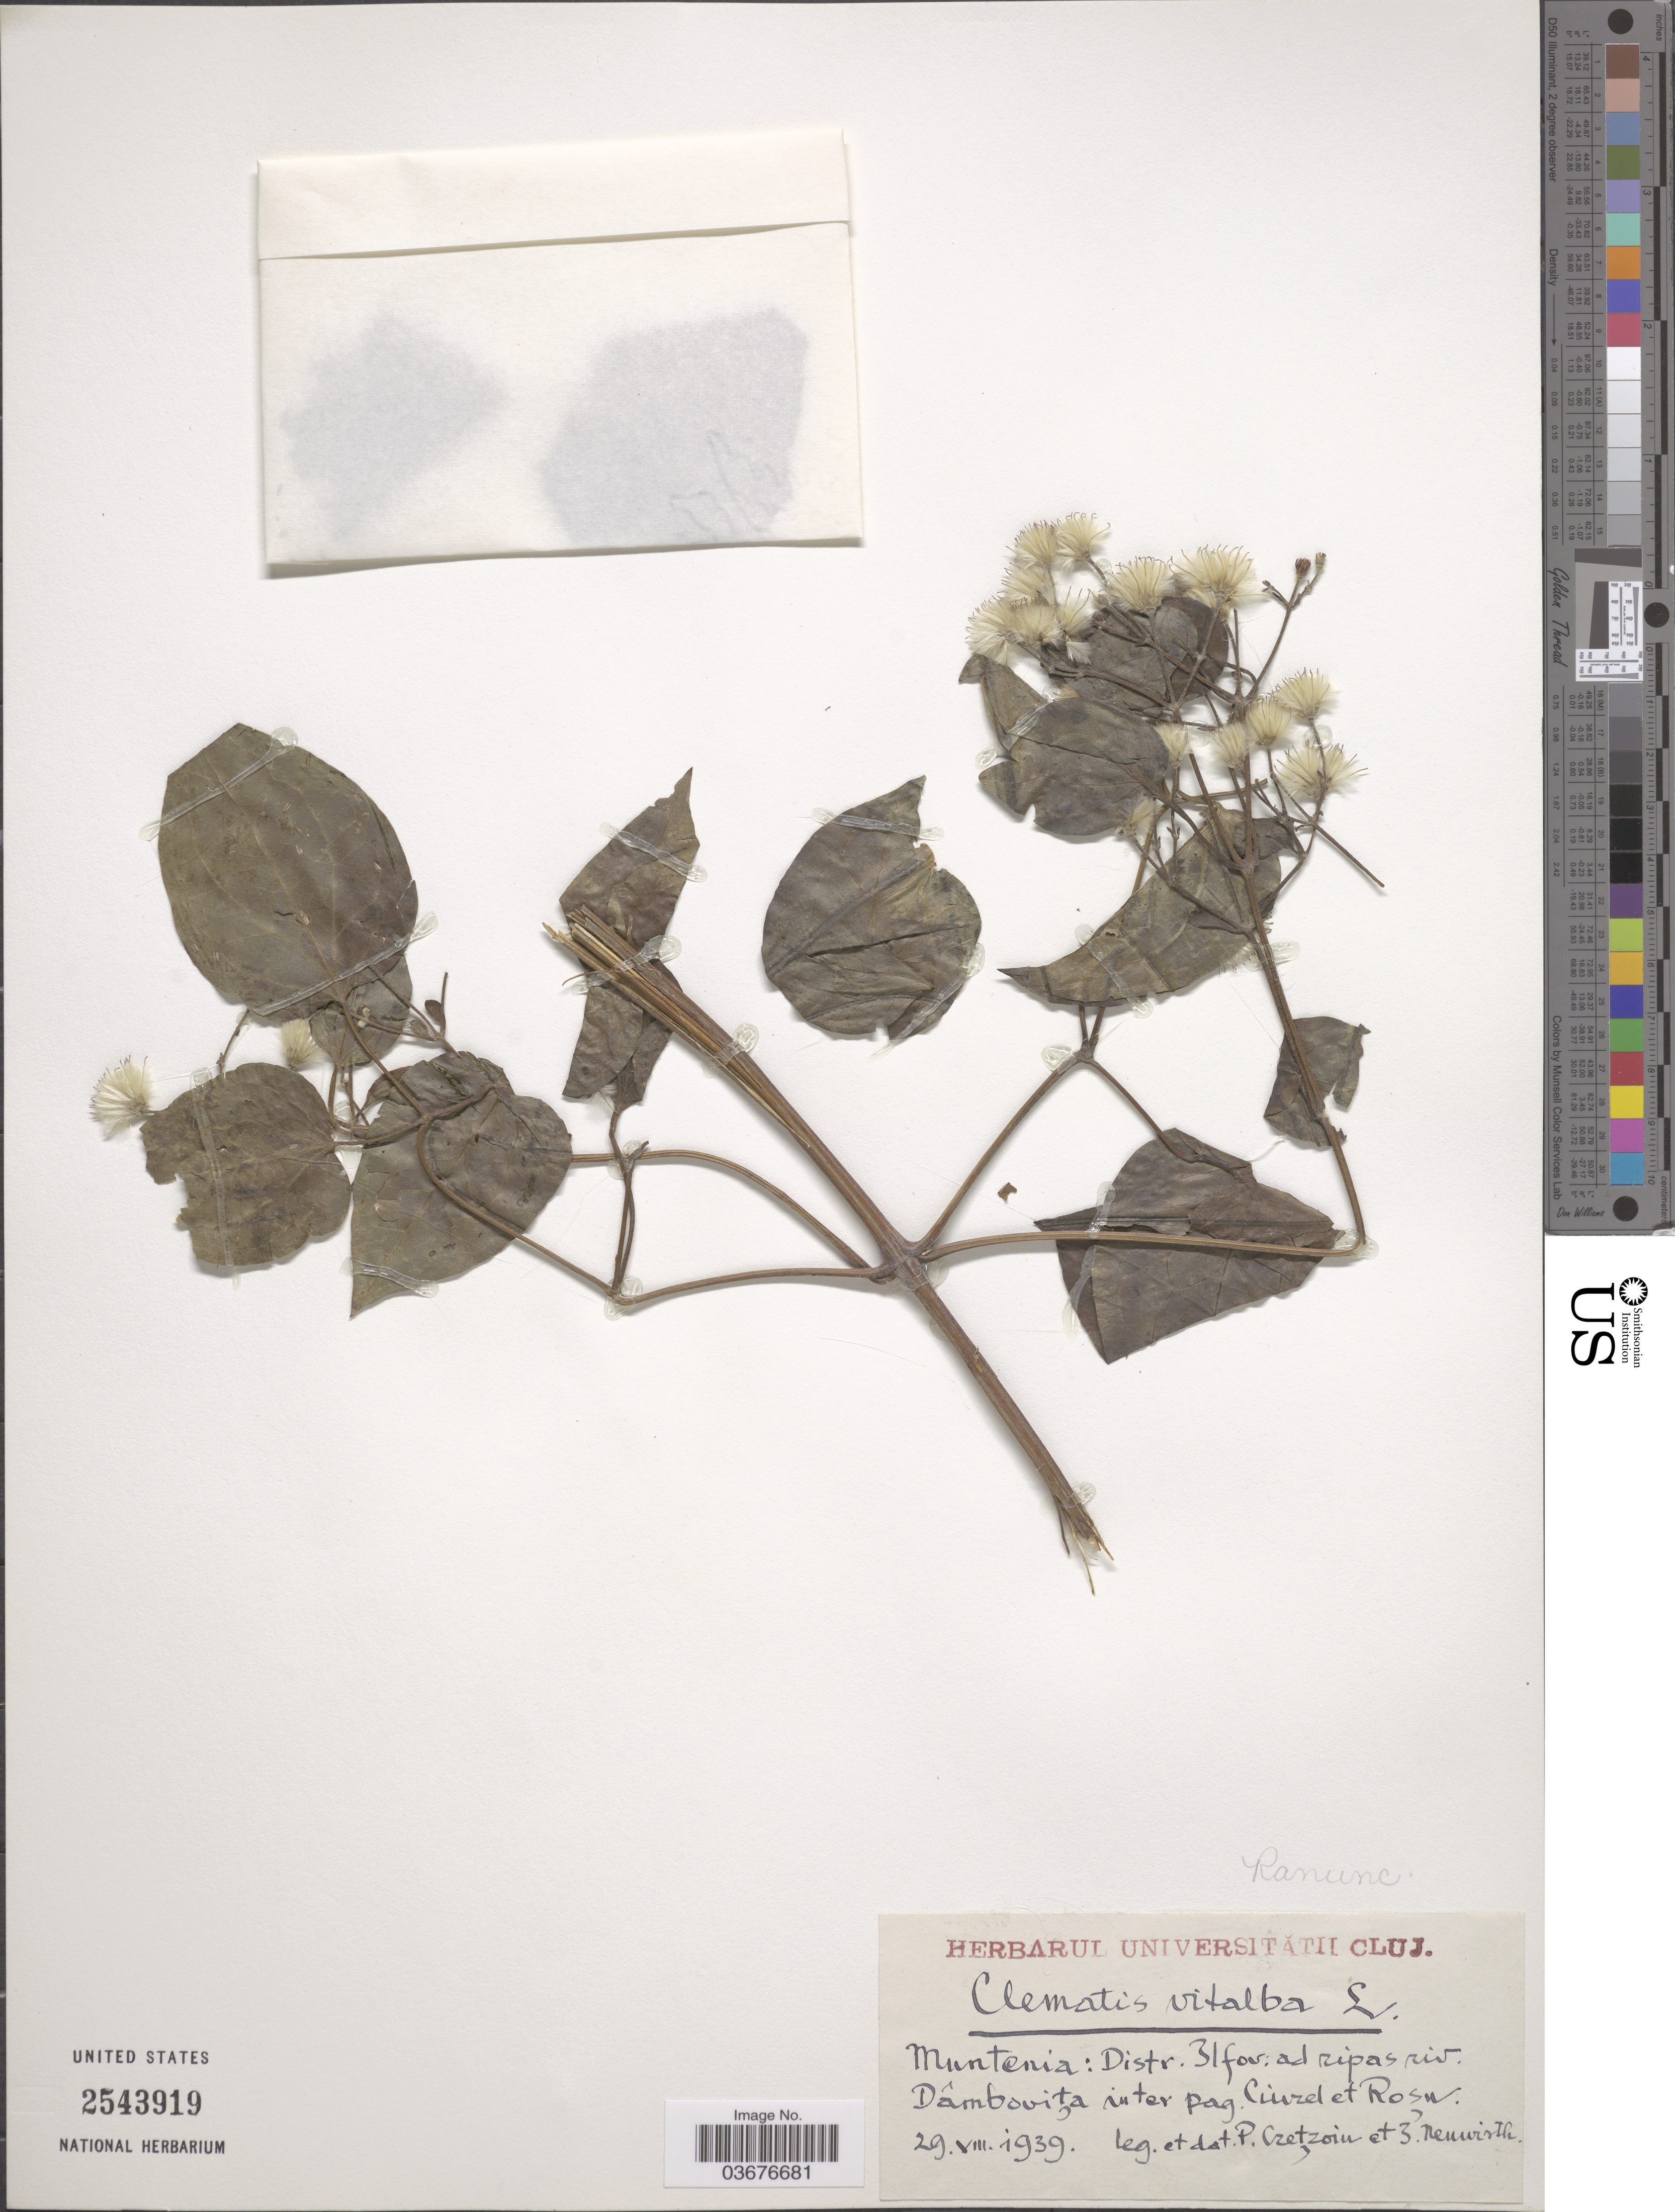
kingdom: Plantae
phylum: Tracheophyta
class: Magnoliopsida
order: Ranunculales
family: Ranunculaceae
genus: Clematis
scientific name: Clematis vitalba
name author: L.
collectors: P. Cretzoiu & T. Neuwisth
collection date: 1939-08-29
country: Romania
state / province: Ilfov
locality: Muntenia: Distr. Ilfov: ad ripas riv. Dâmbovita inter pag. Ciuzel [interpreted] et Rosu.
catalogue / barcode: US 2543919